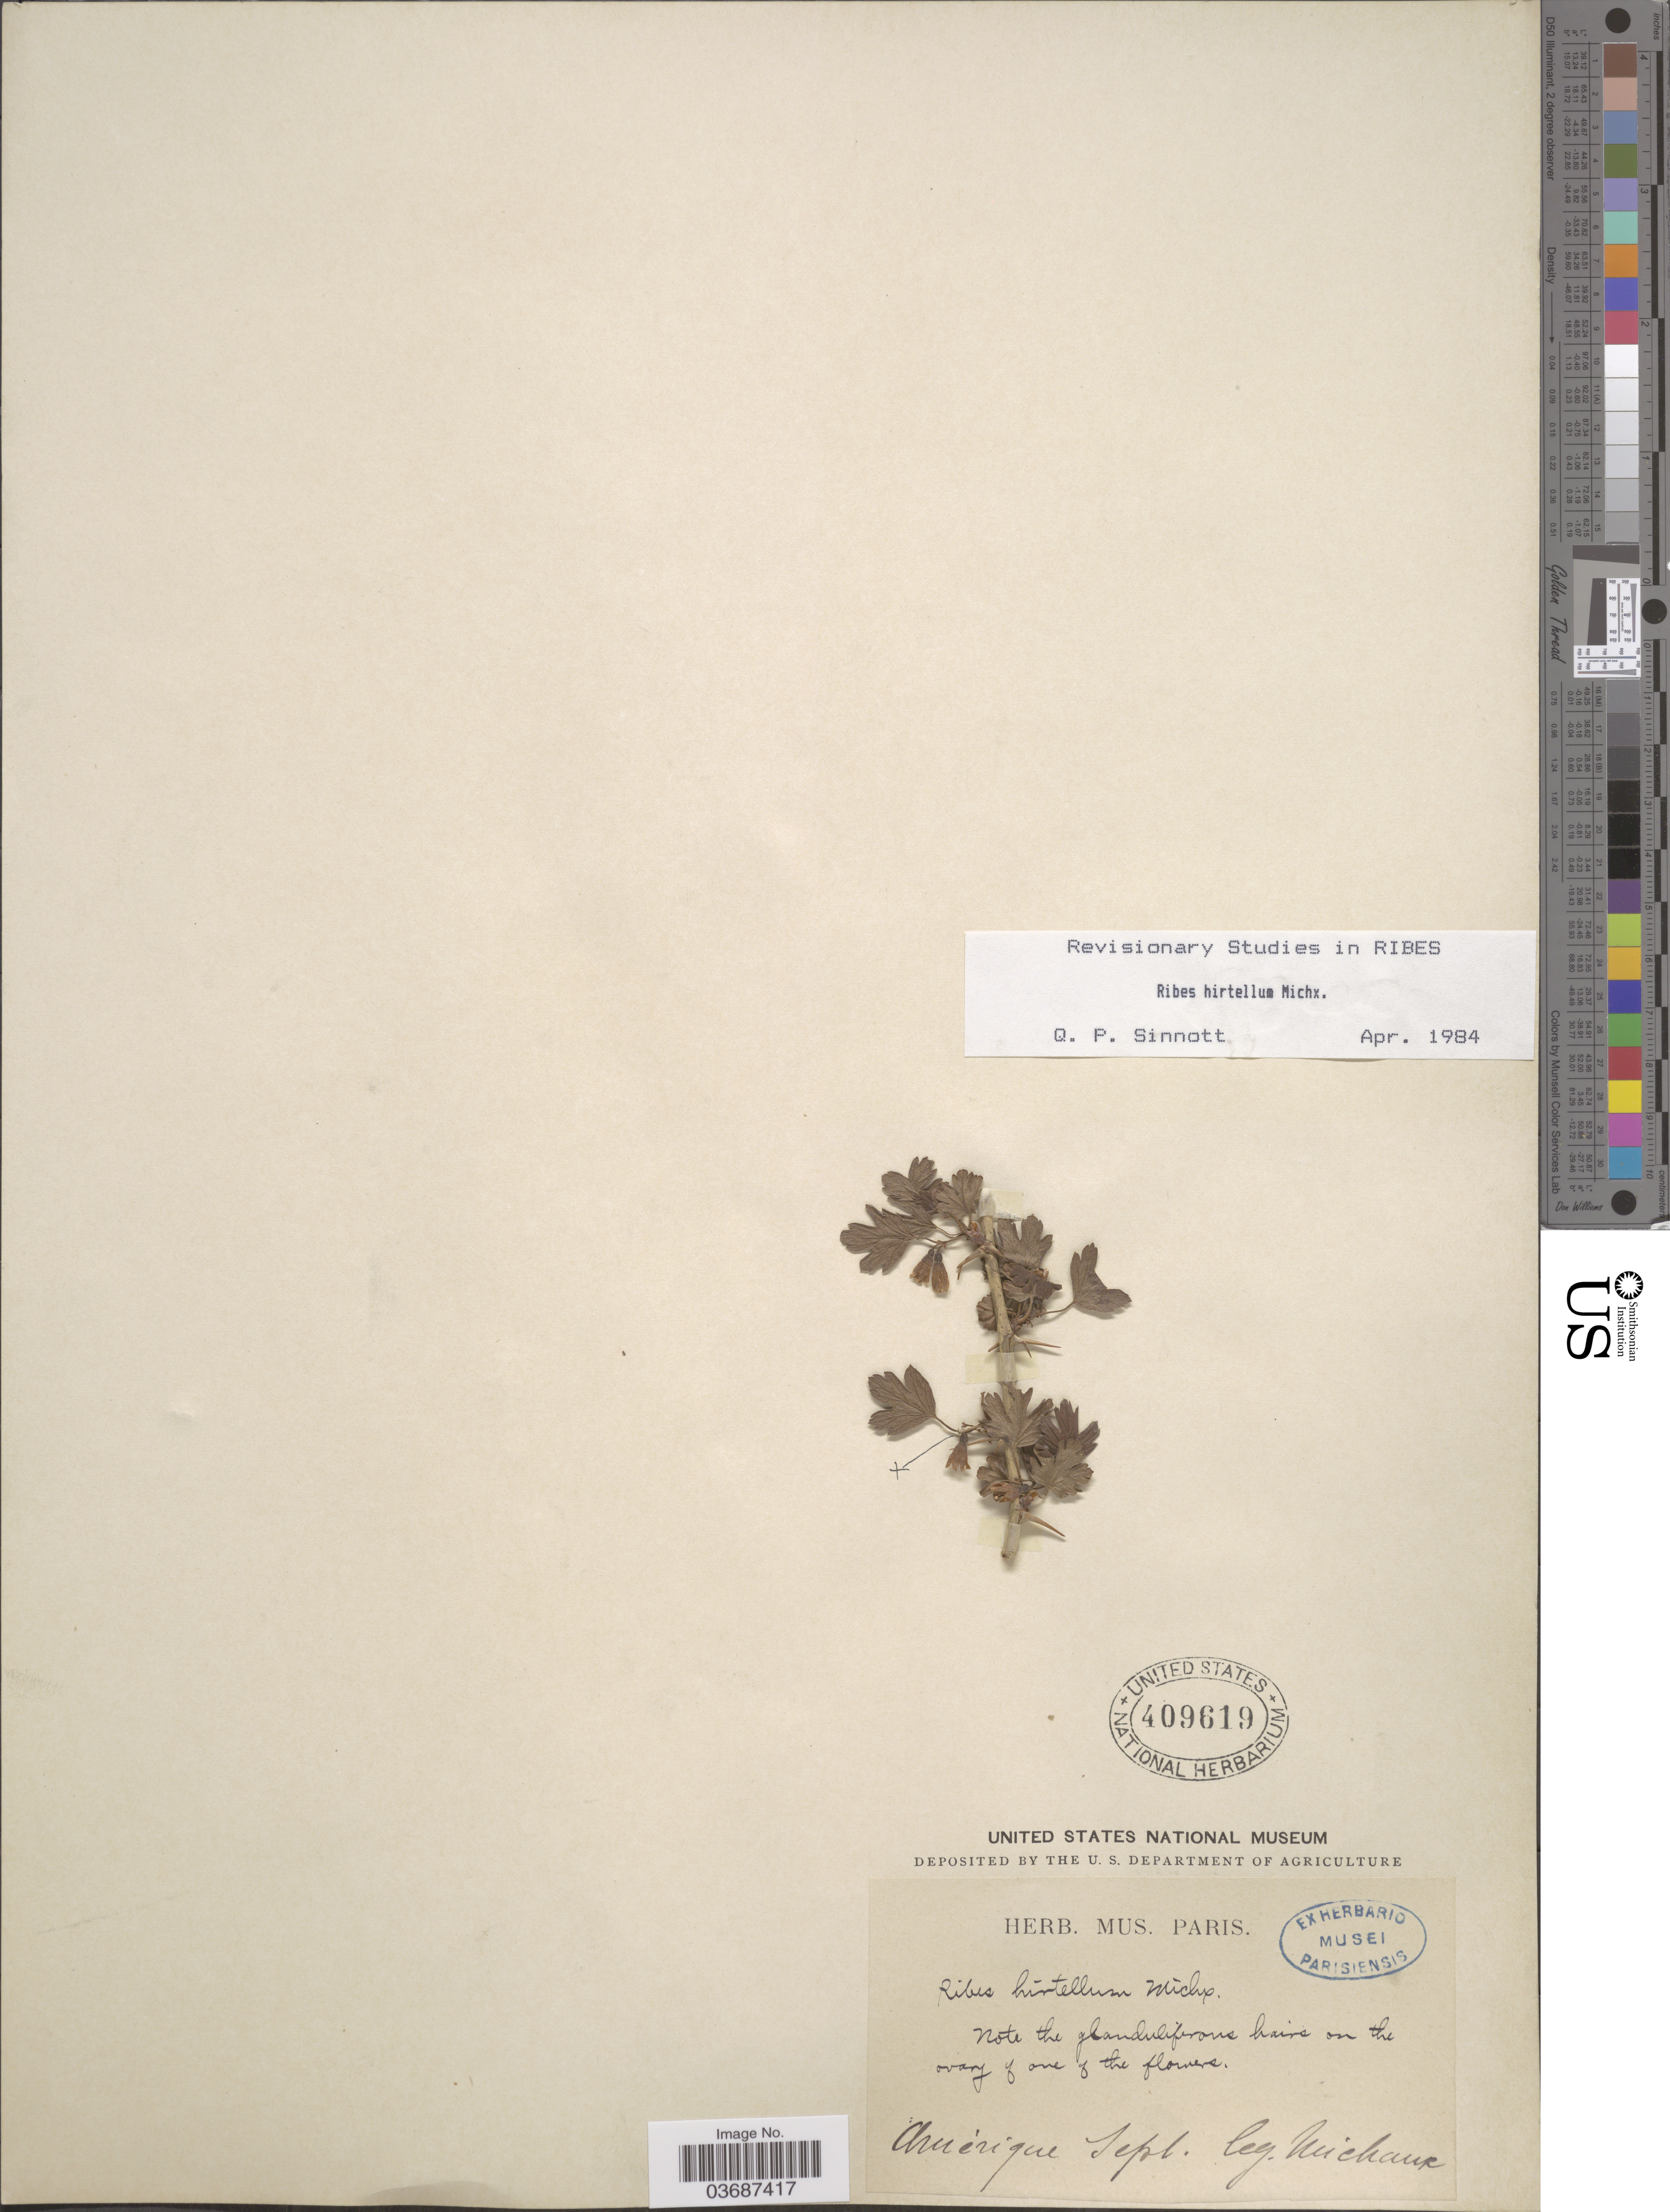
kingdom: Plantae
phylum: Tracheophyta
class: Magnoliopsida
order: Saxifragales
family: Grossulariaceae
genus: Ribes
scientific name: Ribes hirtellum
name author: Michx.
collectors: Michaux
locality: Amérique Sept.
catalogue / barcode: US 409619